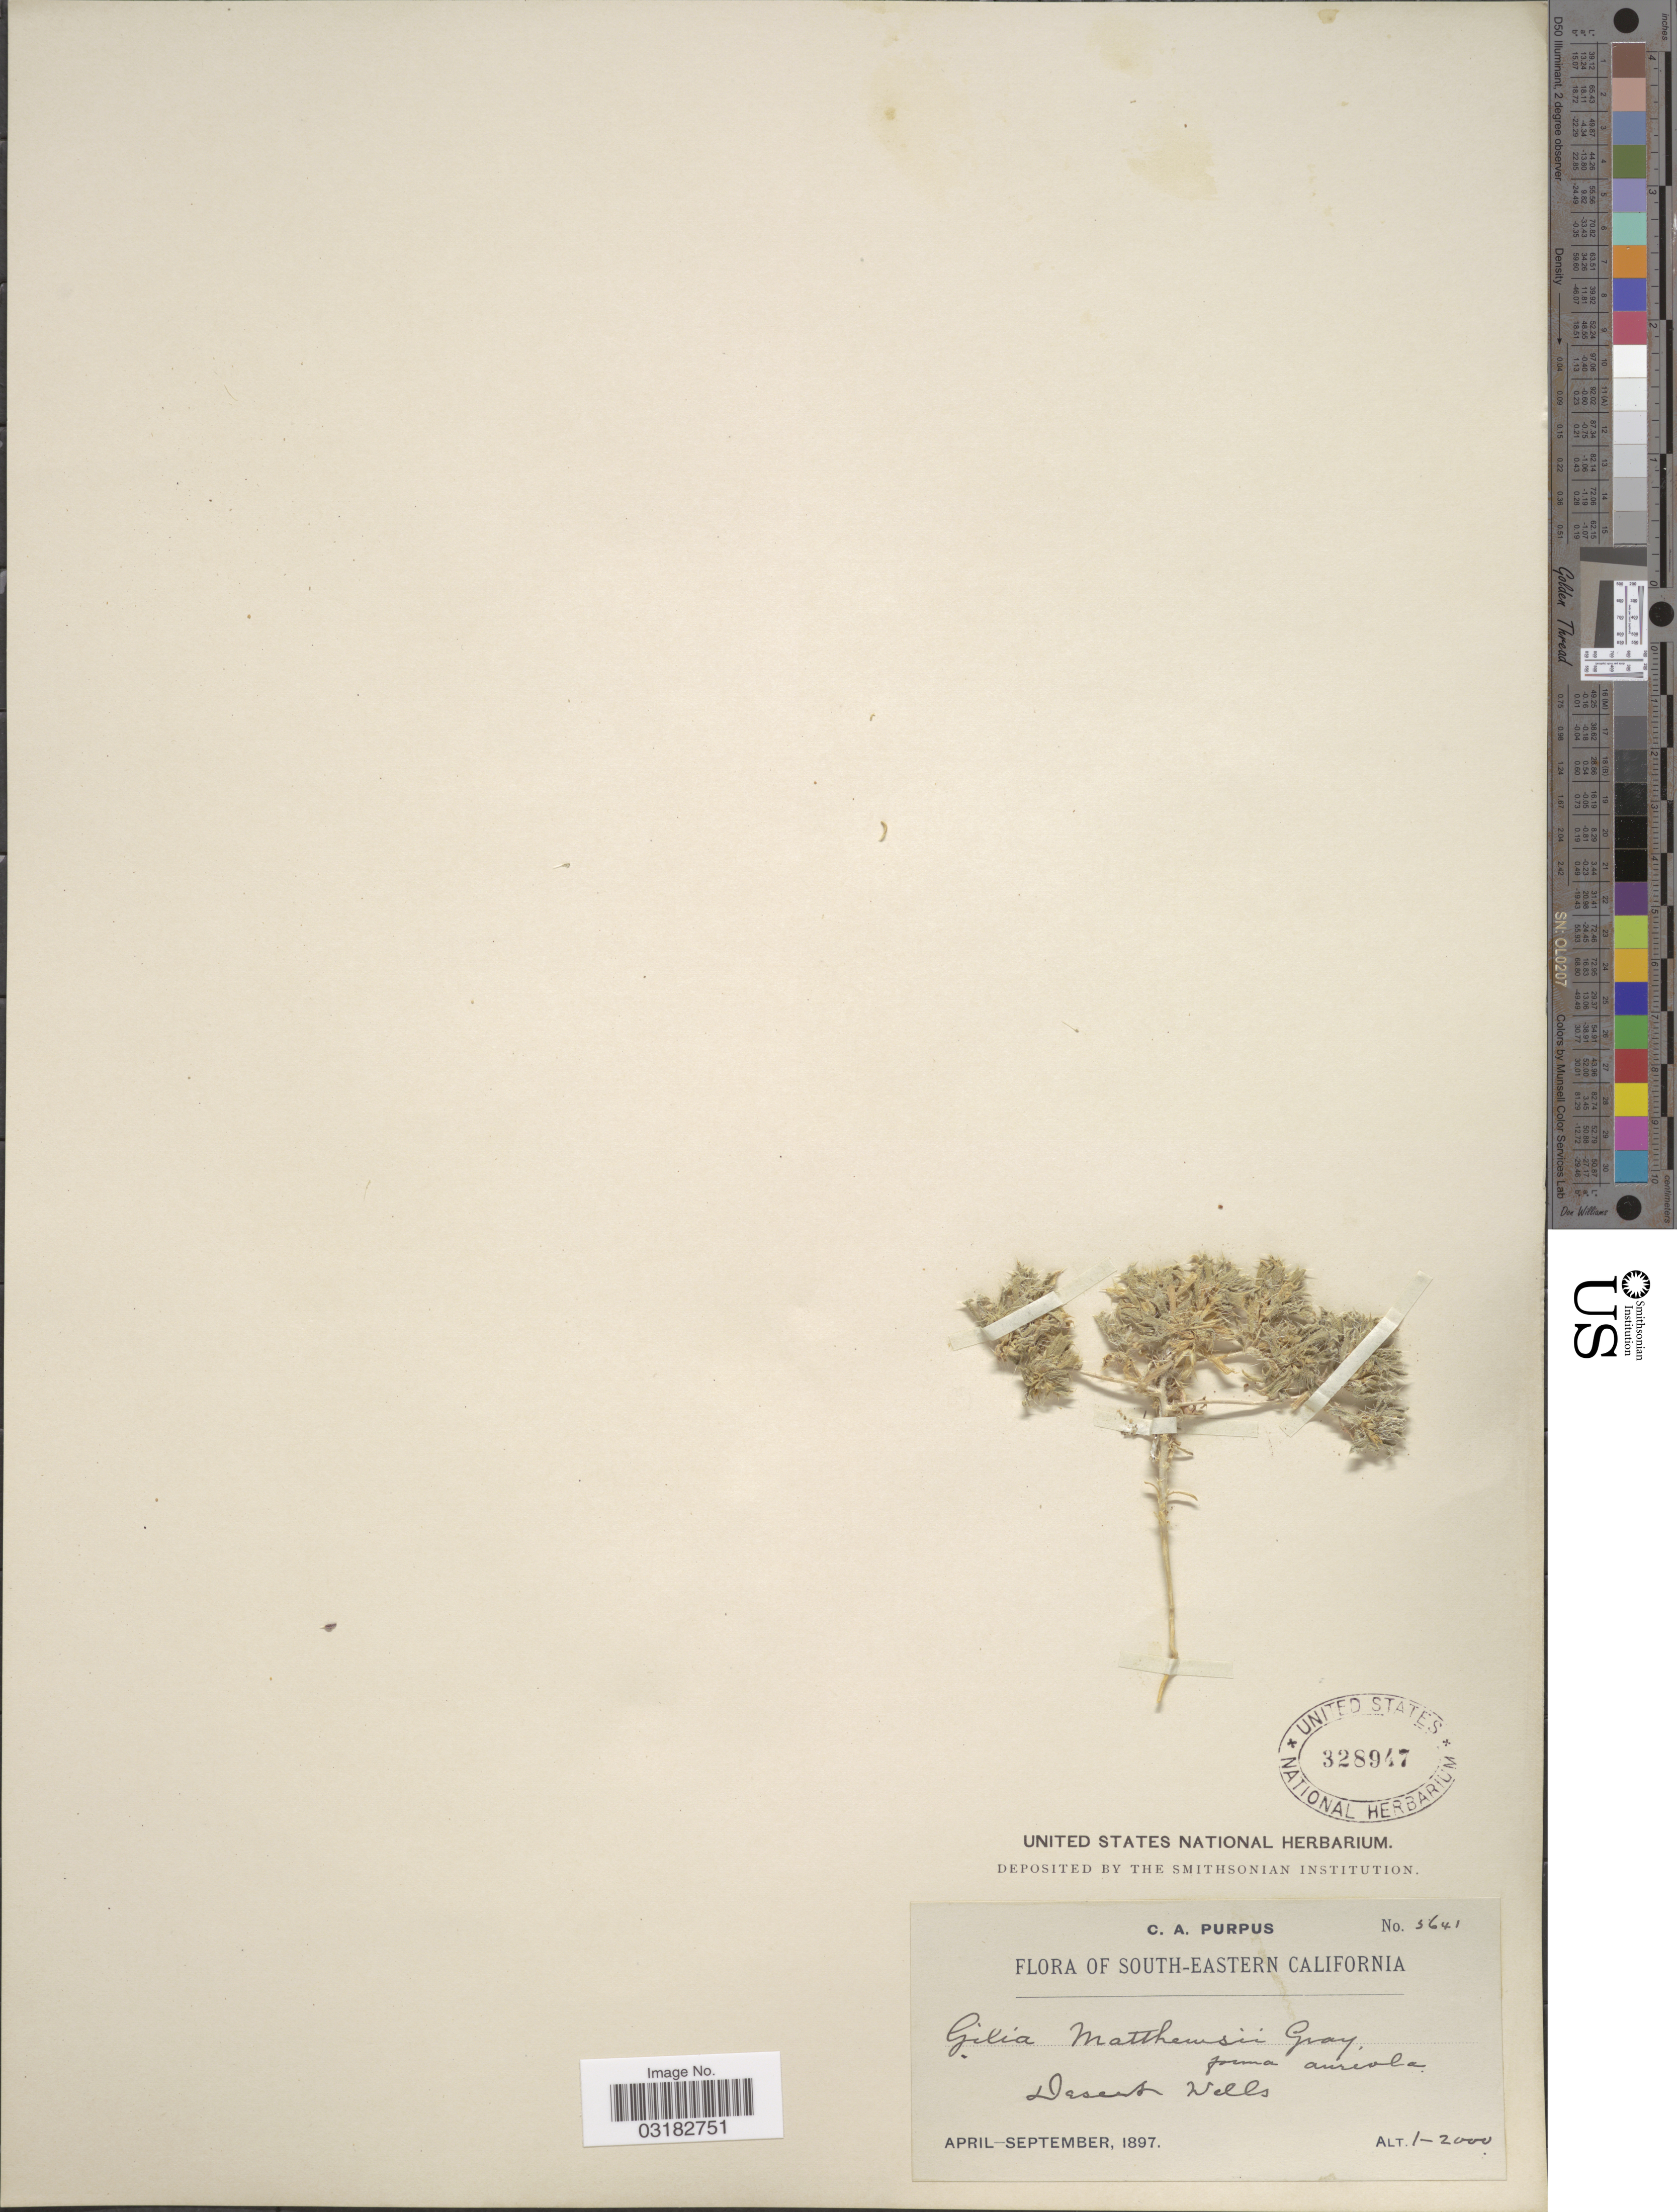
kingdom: Plantae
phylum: Tracheophyta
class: Magnoliopsida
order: Ericales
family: Polemoniaceae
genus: Loeseliastrum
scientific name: Loeseliastrum schottii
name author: (Torr.) Timbrook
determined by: Strong, Mark T., (BOT), Smithsonian Institution - National Museum of Natural History (UNITED STATES)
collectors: C. A. Purpus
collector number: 5641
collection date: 1897-04/1897-09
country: United States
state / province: California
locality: South-Eastern California. Desert Wells.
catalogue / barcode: US 328947